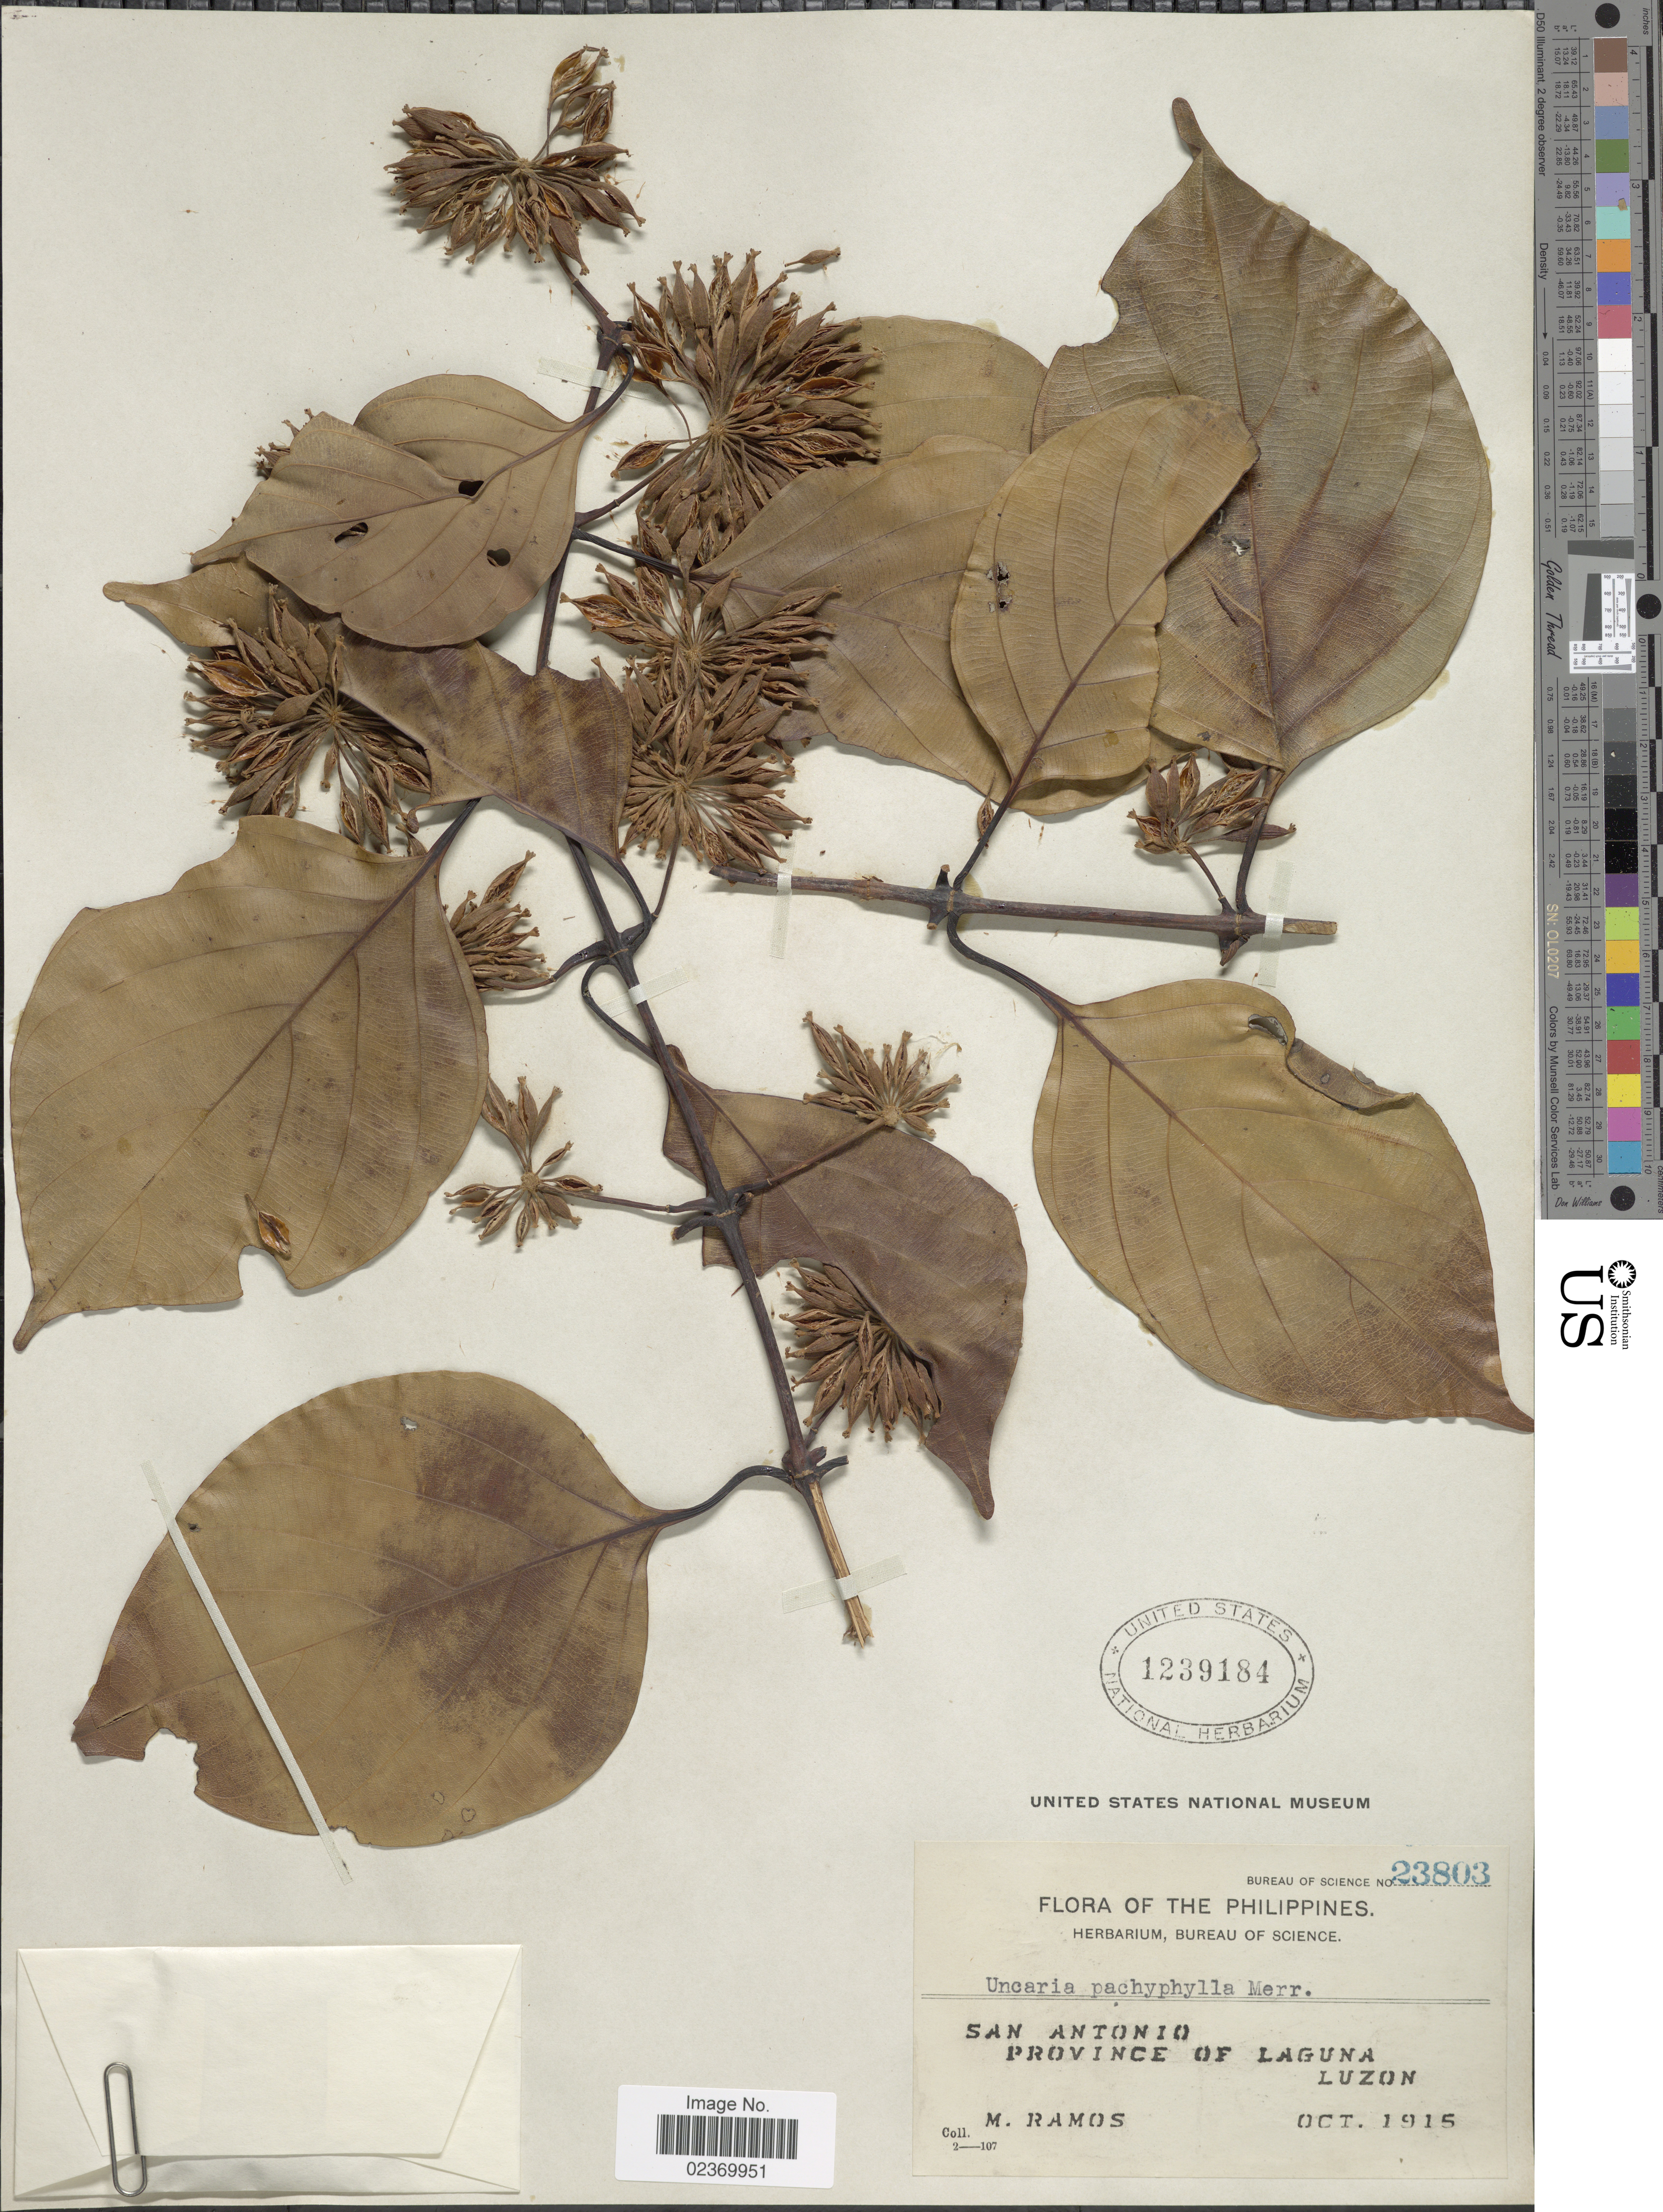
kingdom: Plantae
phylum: Tracheophyta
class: Magnoliopsida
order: Gentianales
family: Rubiaceae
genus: Uncaria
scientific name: Uncaria longiflora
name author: (Poir.) Merr.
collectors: M. Ramos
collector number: Bureau of Science 23803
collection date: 1915-10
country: Philippines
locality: San Antonio, Proivnce of Laguna, Luzon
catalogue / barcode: US 1239184